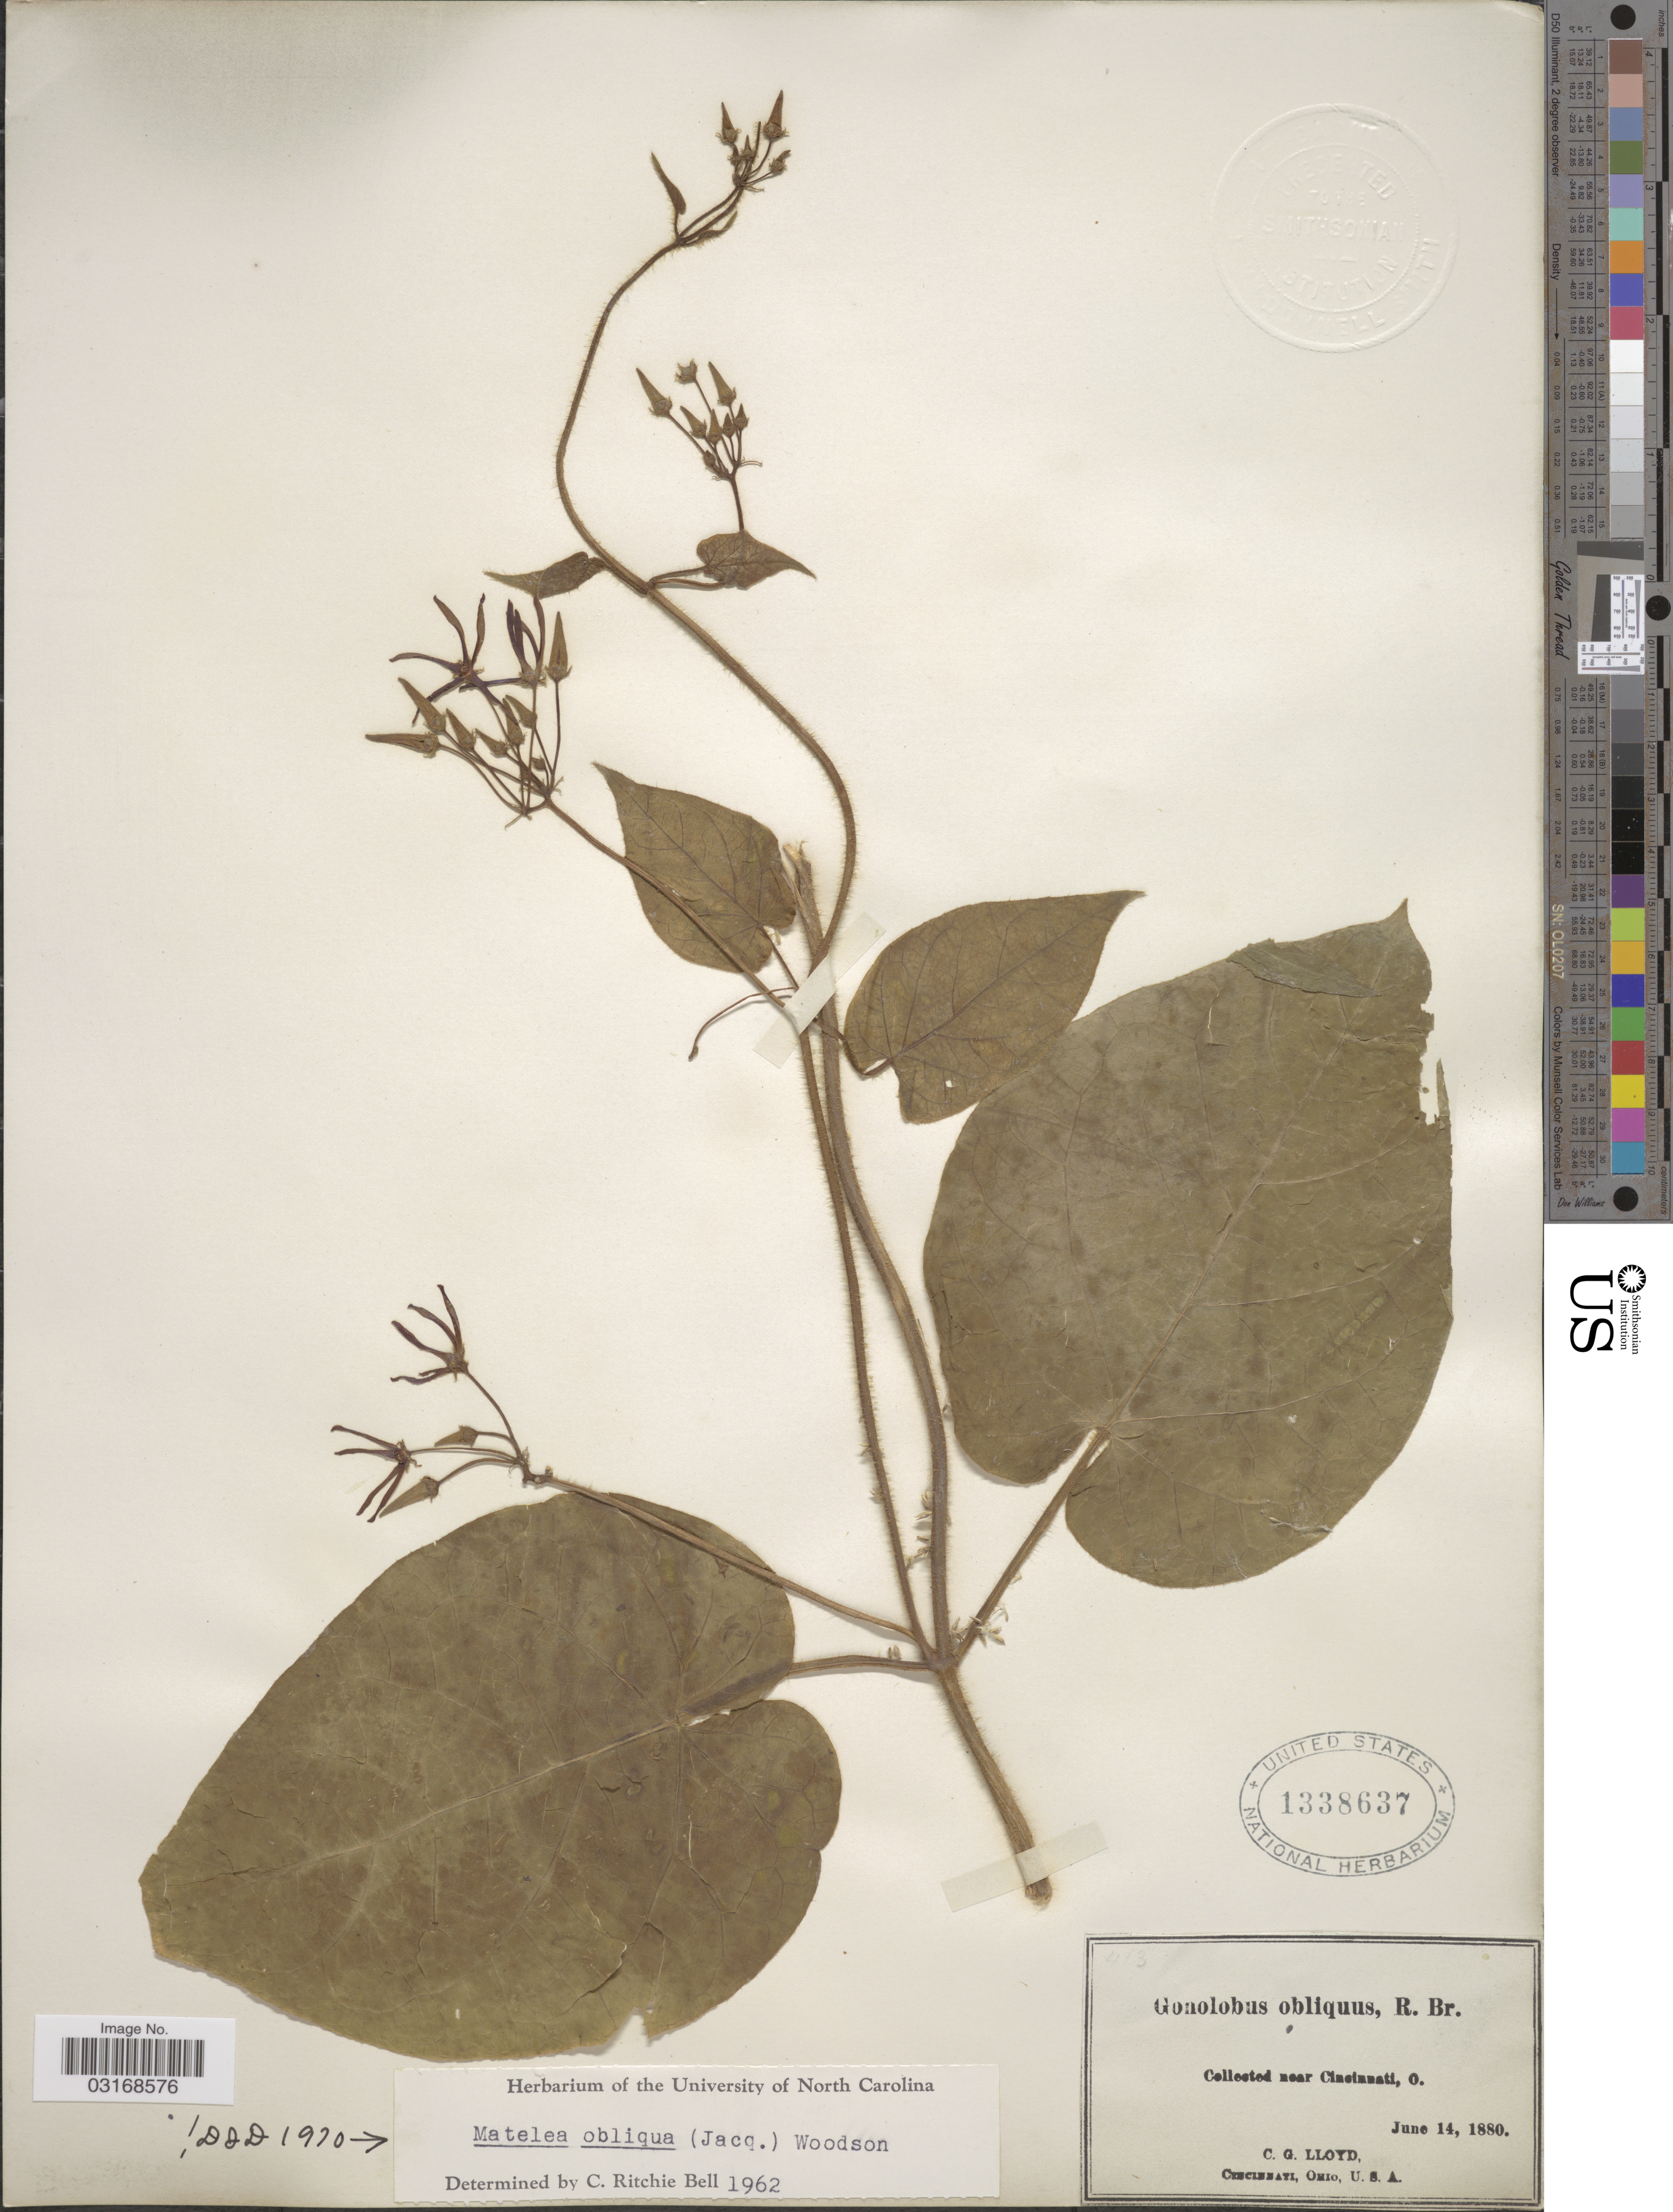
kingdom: Plantae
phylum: Tracheophyta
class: Magnoliopsida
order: Gentianales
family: Apocynaceae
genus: Matelea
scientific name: Matelea obliqua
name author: (Jacq.) Woodson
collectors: C. G. Lloyd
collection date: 1880-06-14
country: United States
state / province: Ohio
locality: Near Cincinnati, O.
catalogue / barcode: US 1338637